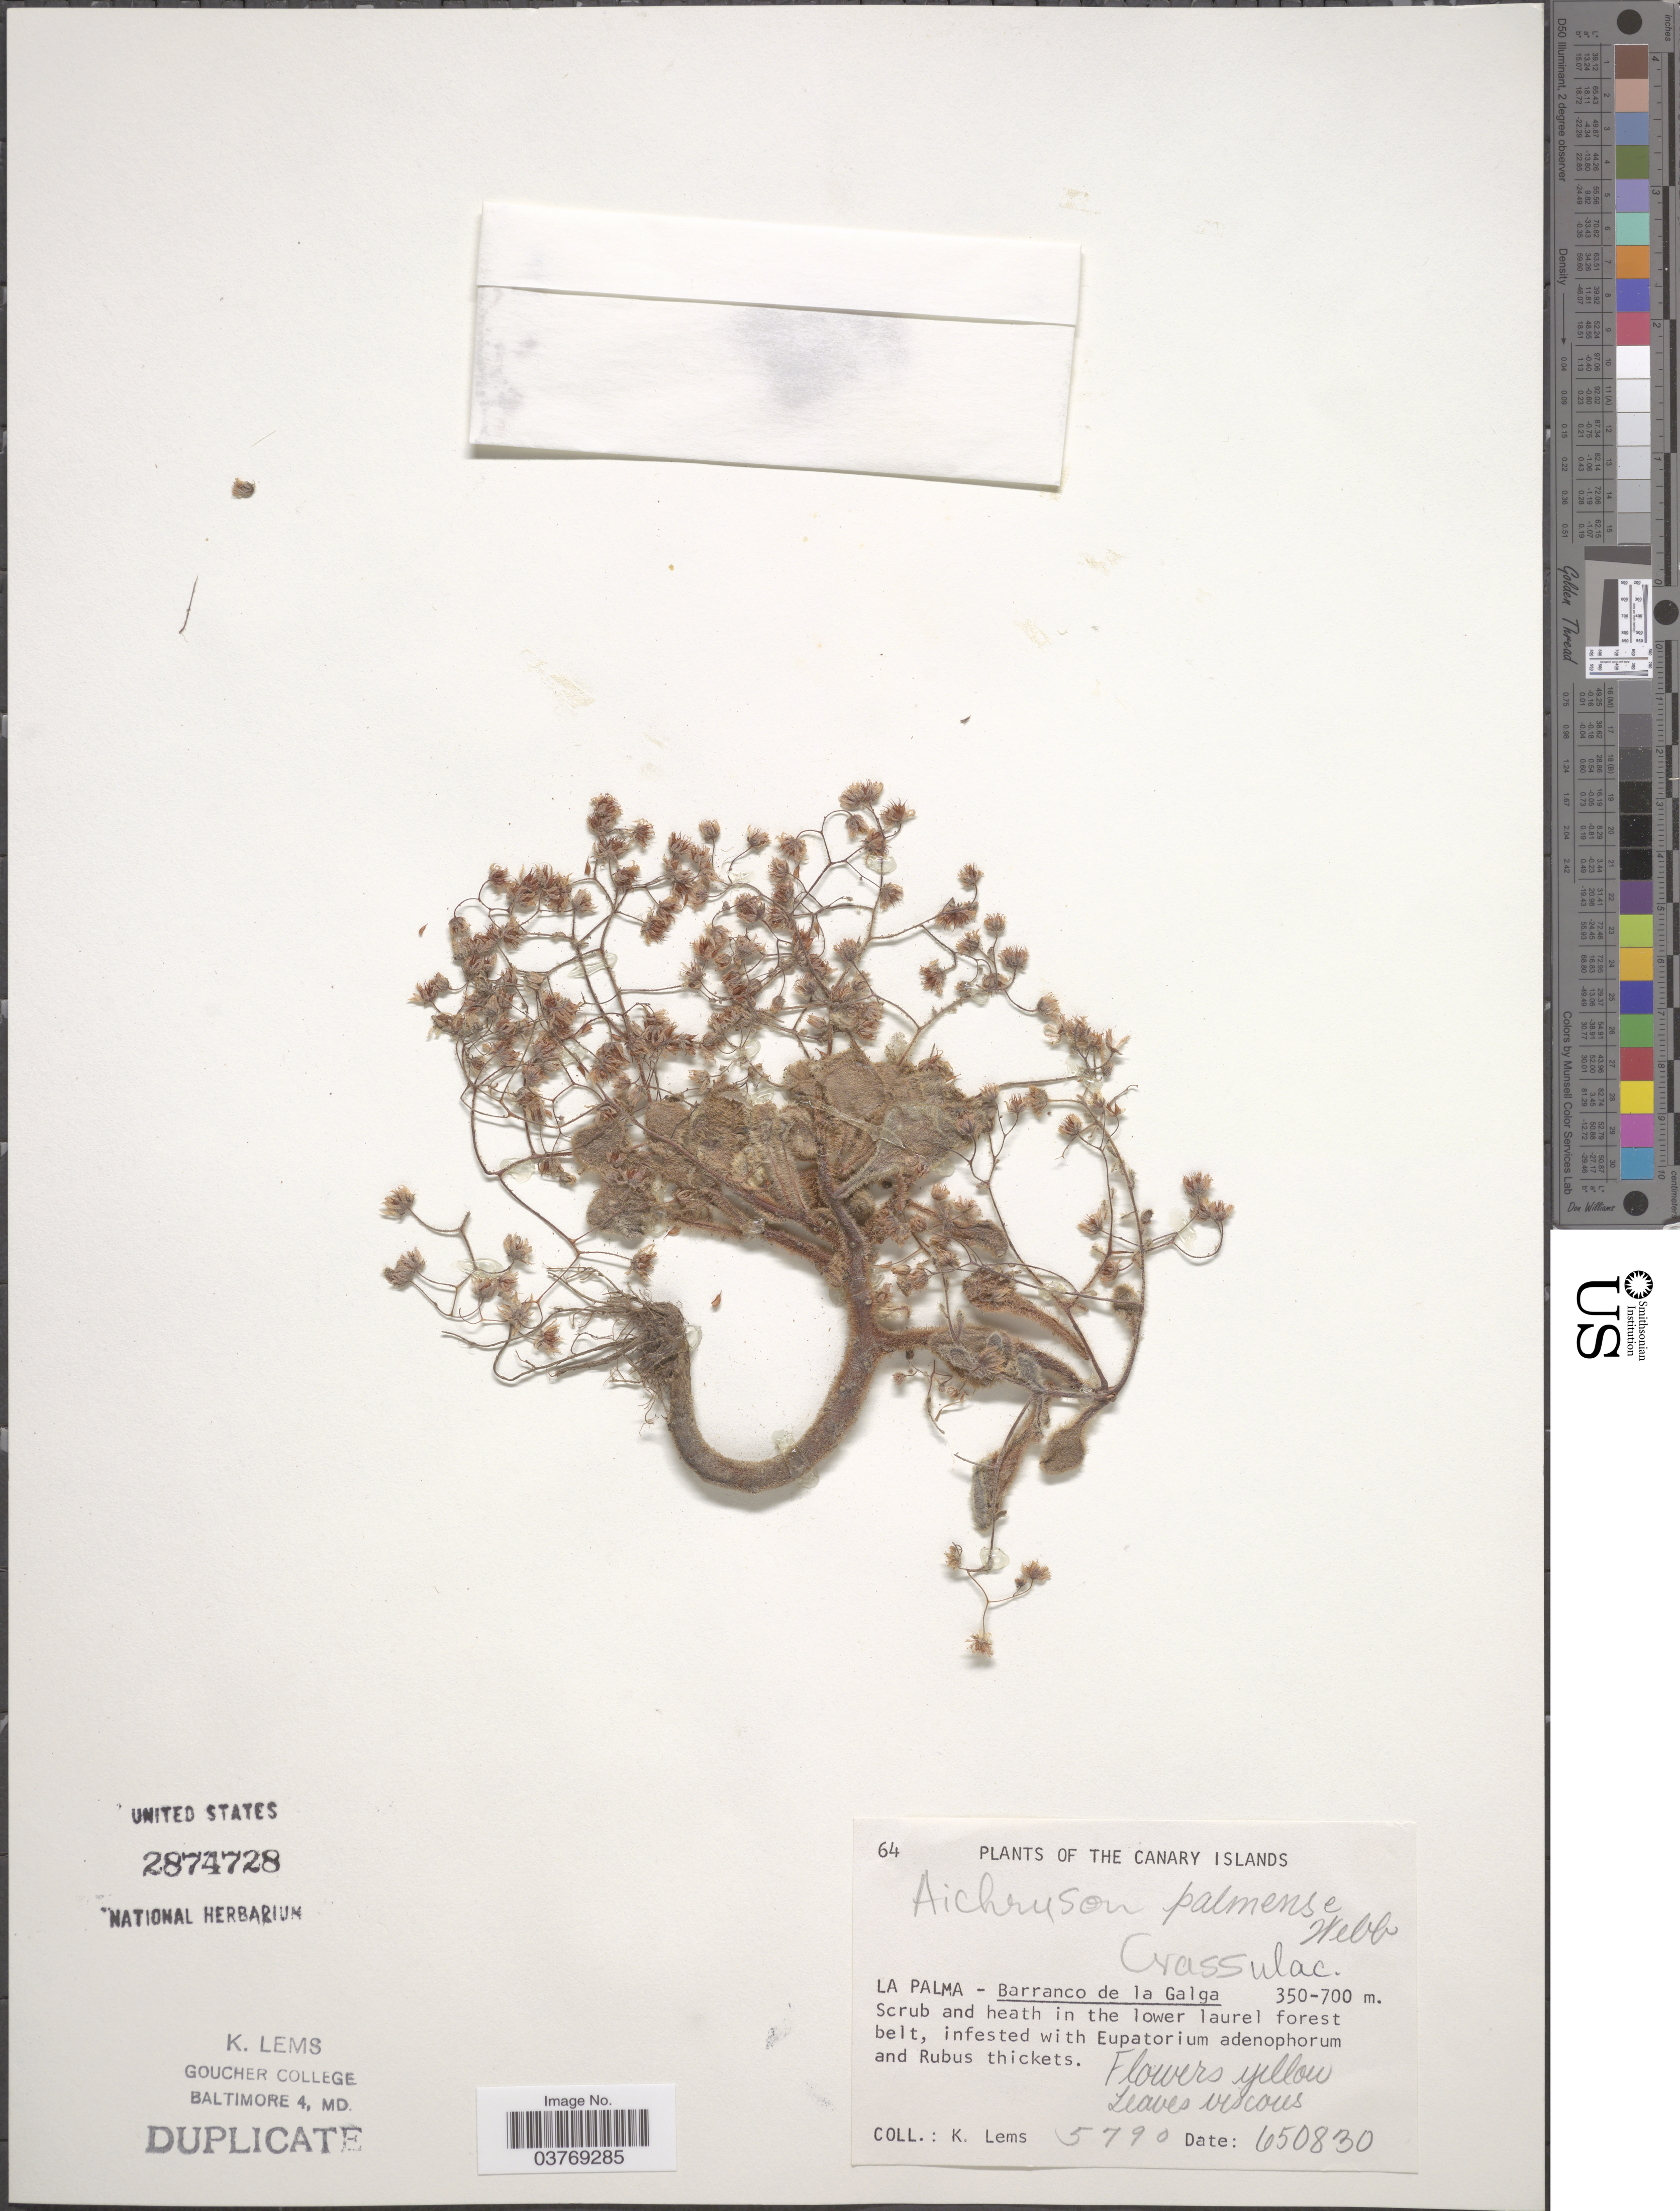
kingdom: Plantae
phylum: Tracheophyta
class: Magnoliopsida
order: Saxifragales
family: Crassulaceae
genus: Aichryson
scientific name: Aichryson palmense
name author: Webb ex Bolle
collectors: K. Lems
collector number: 5790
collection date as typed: Transcribed d/m/y: 30/8/65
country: Spain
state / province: Canarias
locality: The Canary Islands. La Palma- Barranco de la Galga.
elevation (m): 350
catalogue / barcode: US 2874728